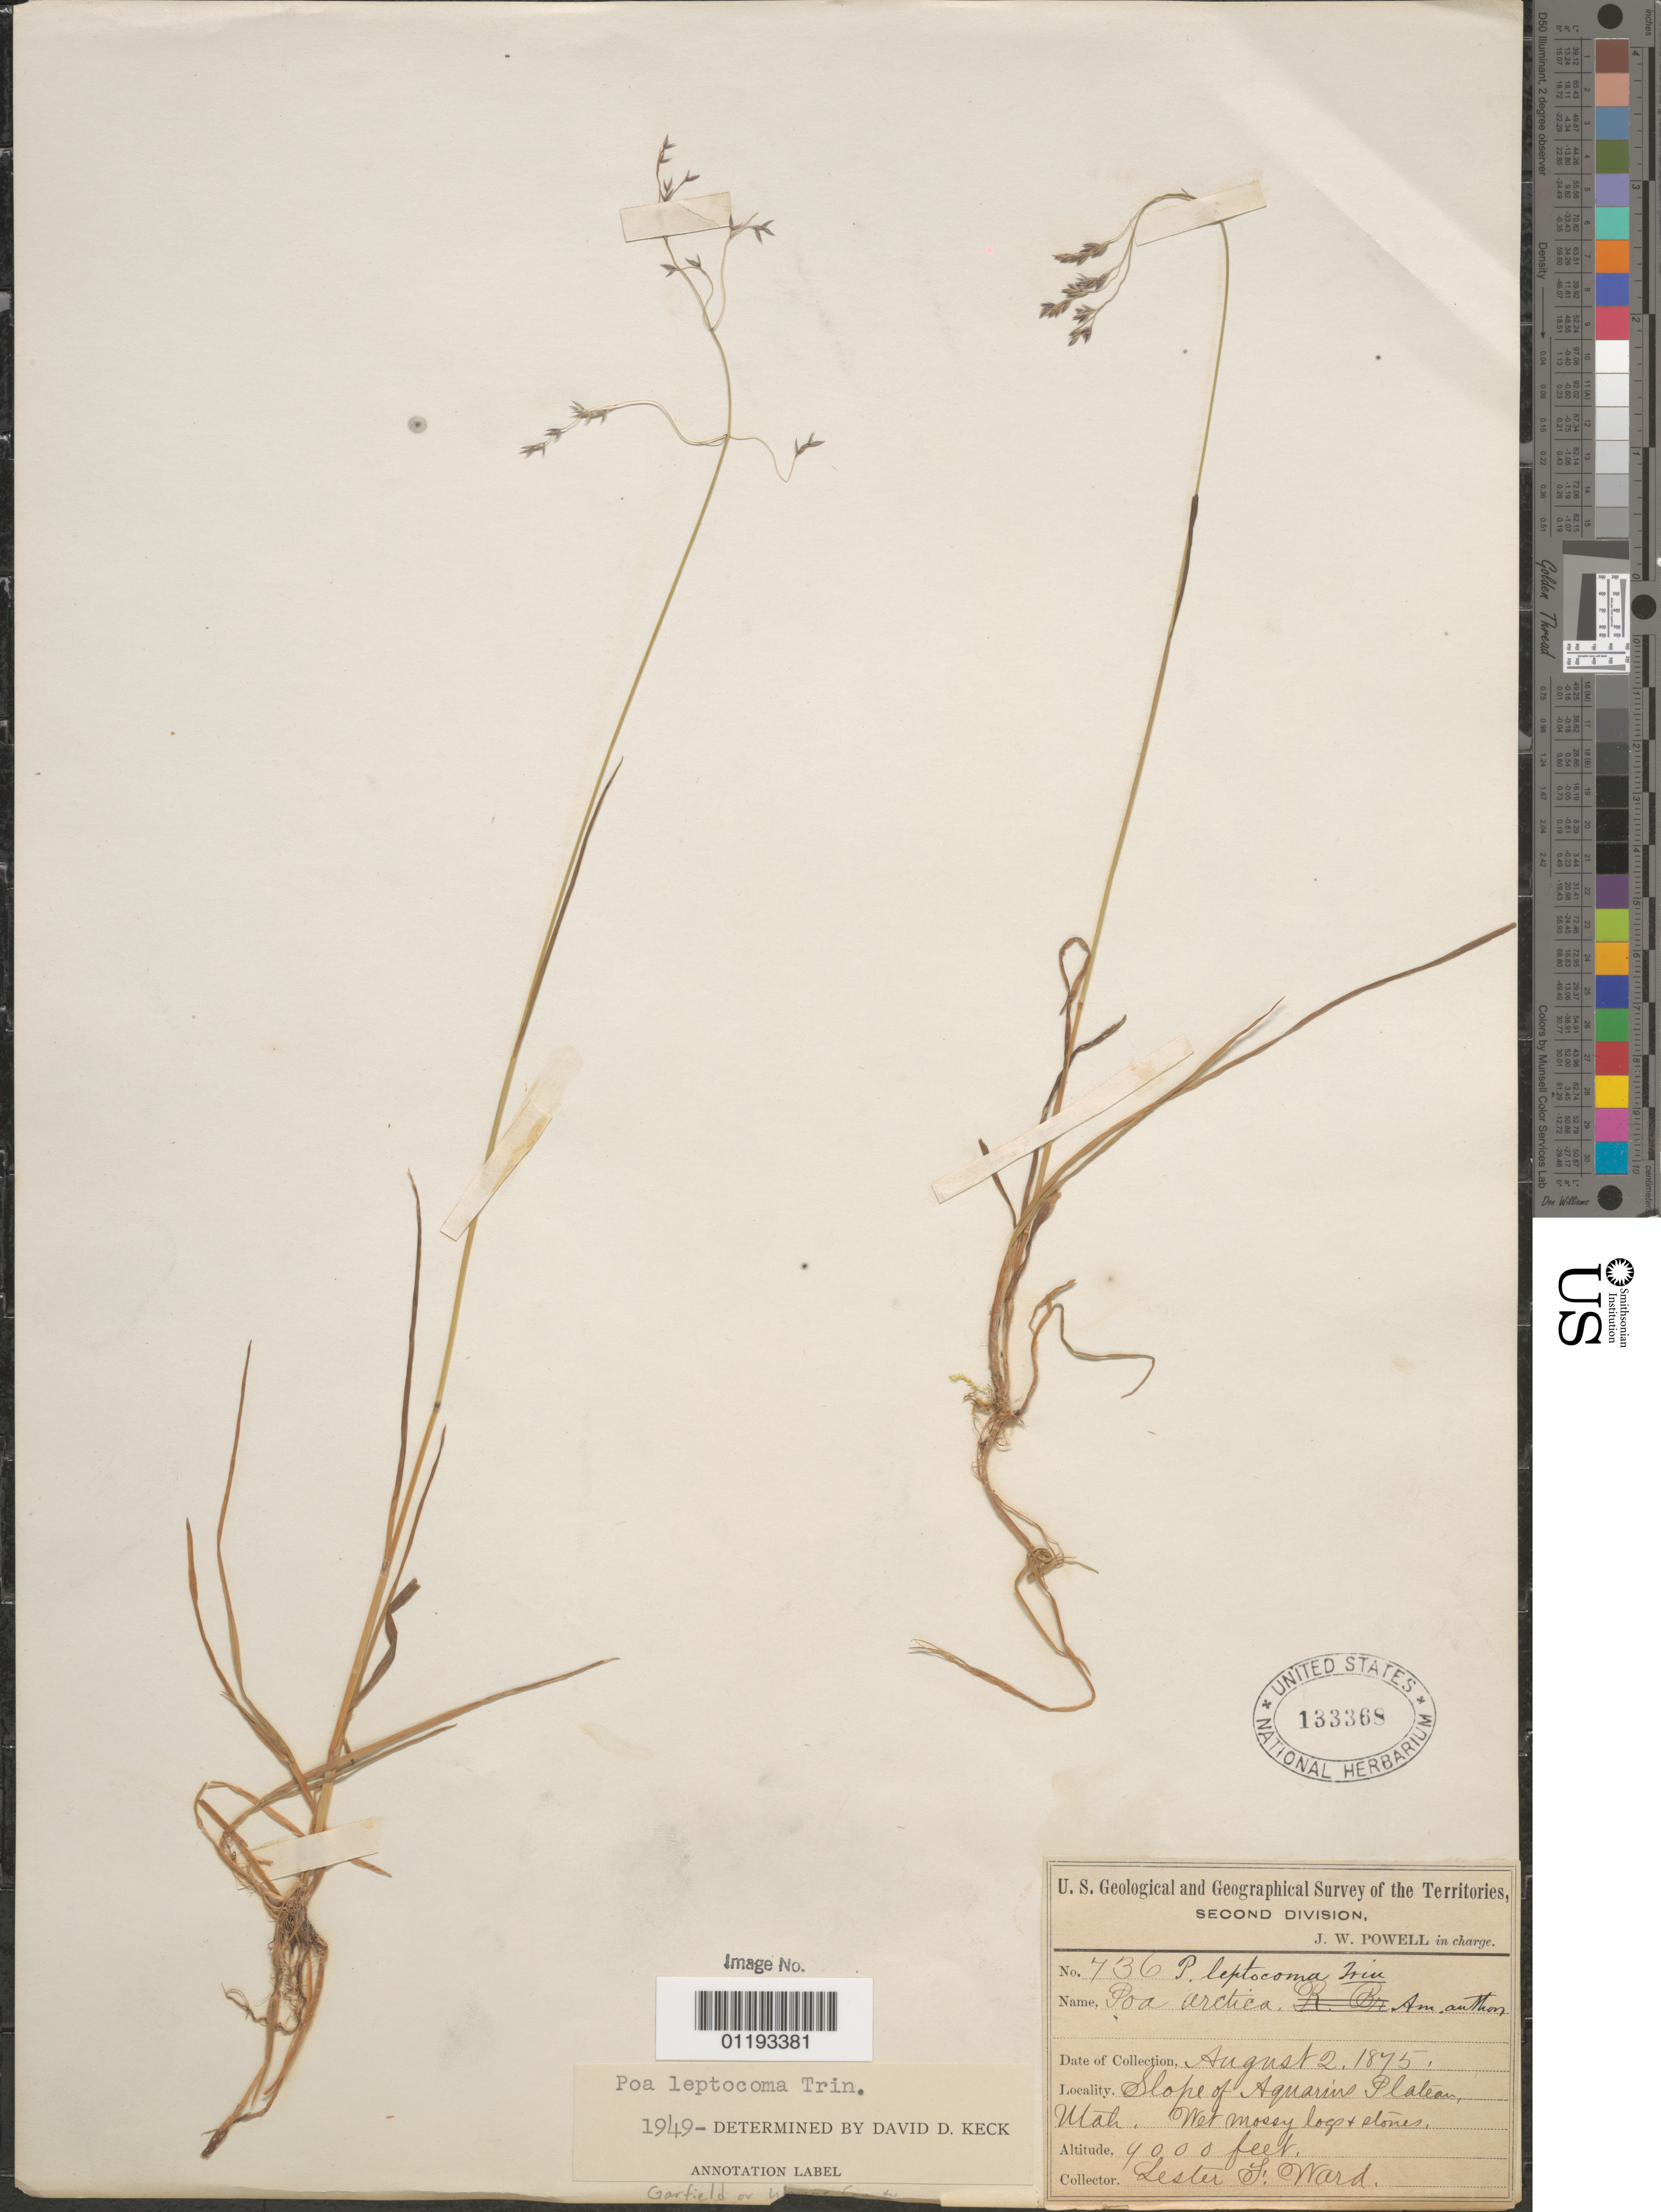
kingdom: Plantae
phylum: Tracheophyta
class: Liliopsida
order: Poales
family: Poaceae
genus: Poa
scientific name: Poa leptocoma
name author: Trin.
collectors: L. F. Ward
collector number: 736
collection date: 1875-08-02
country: United States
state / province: Utah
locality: Slope of Aquarius Plateau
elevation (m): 2743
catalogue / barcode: US 133368